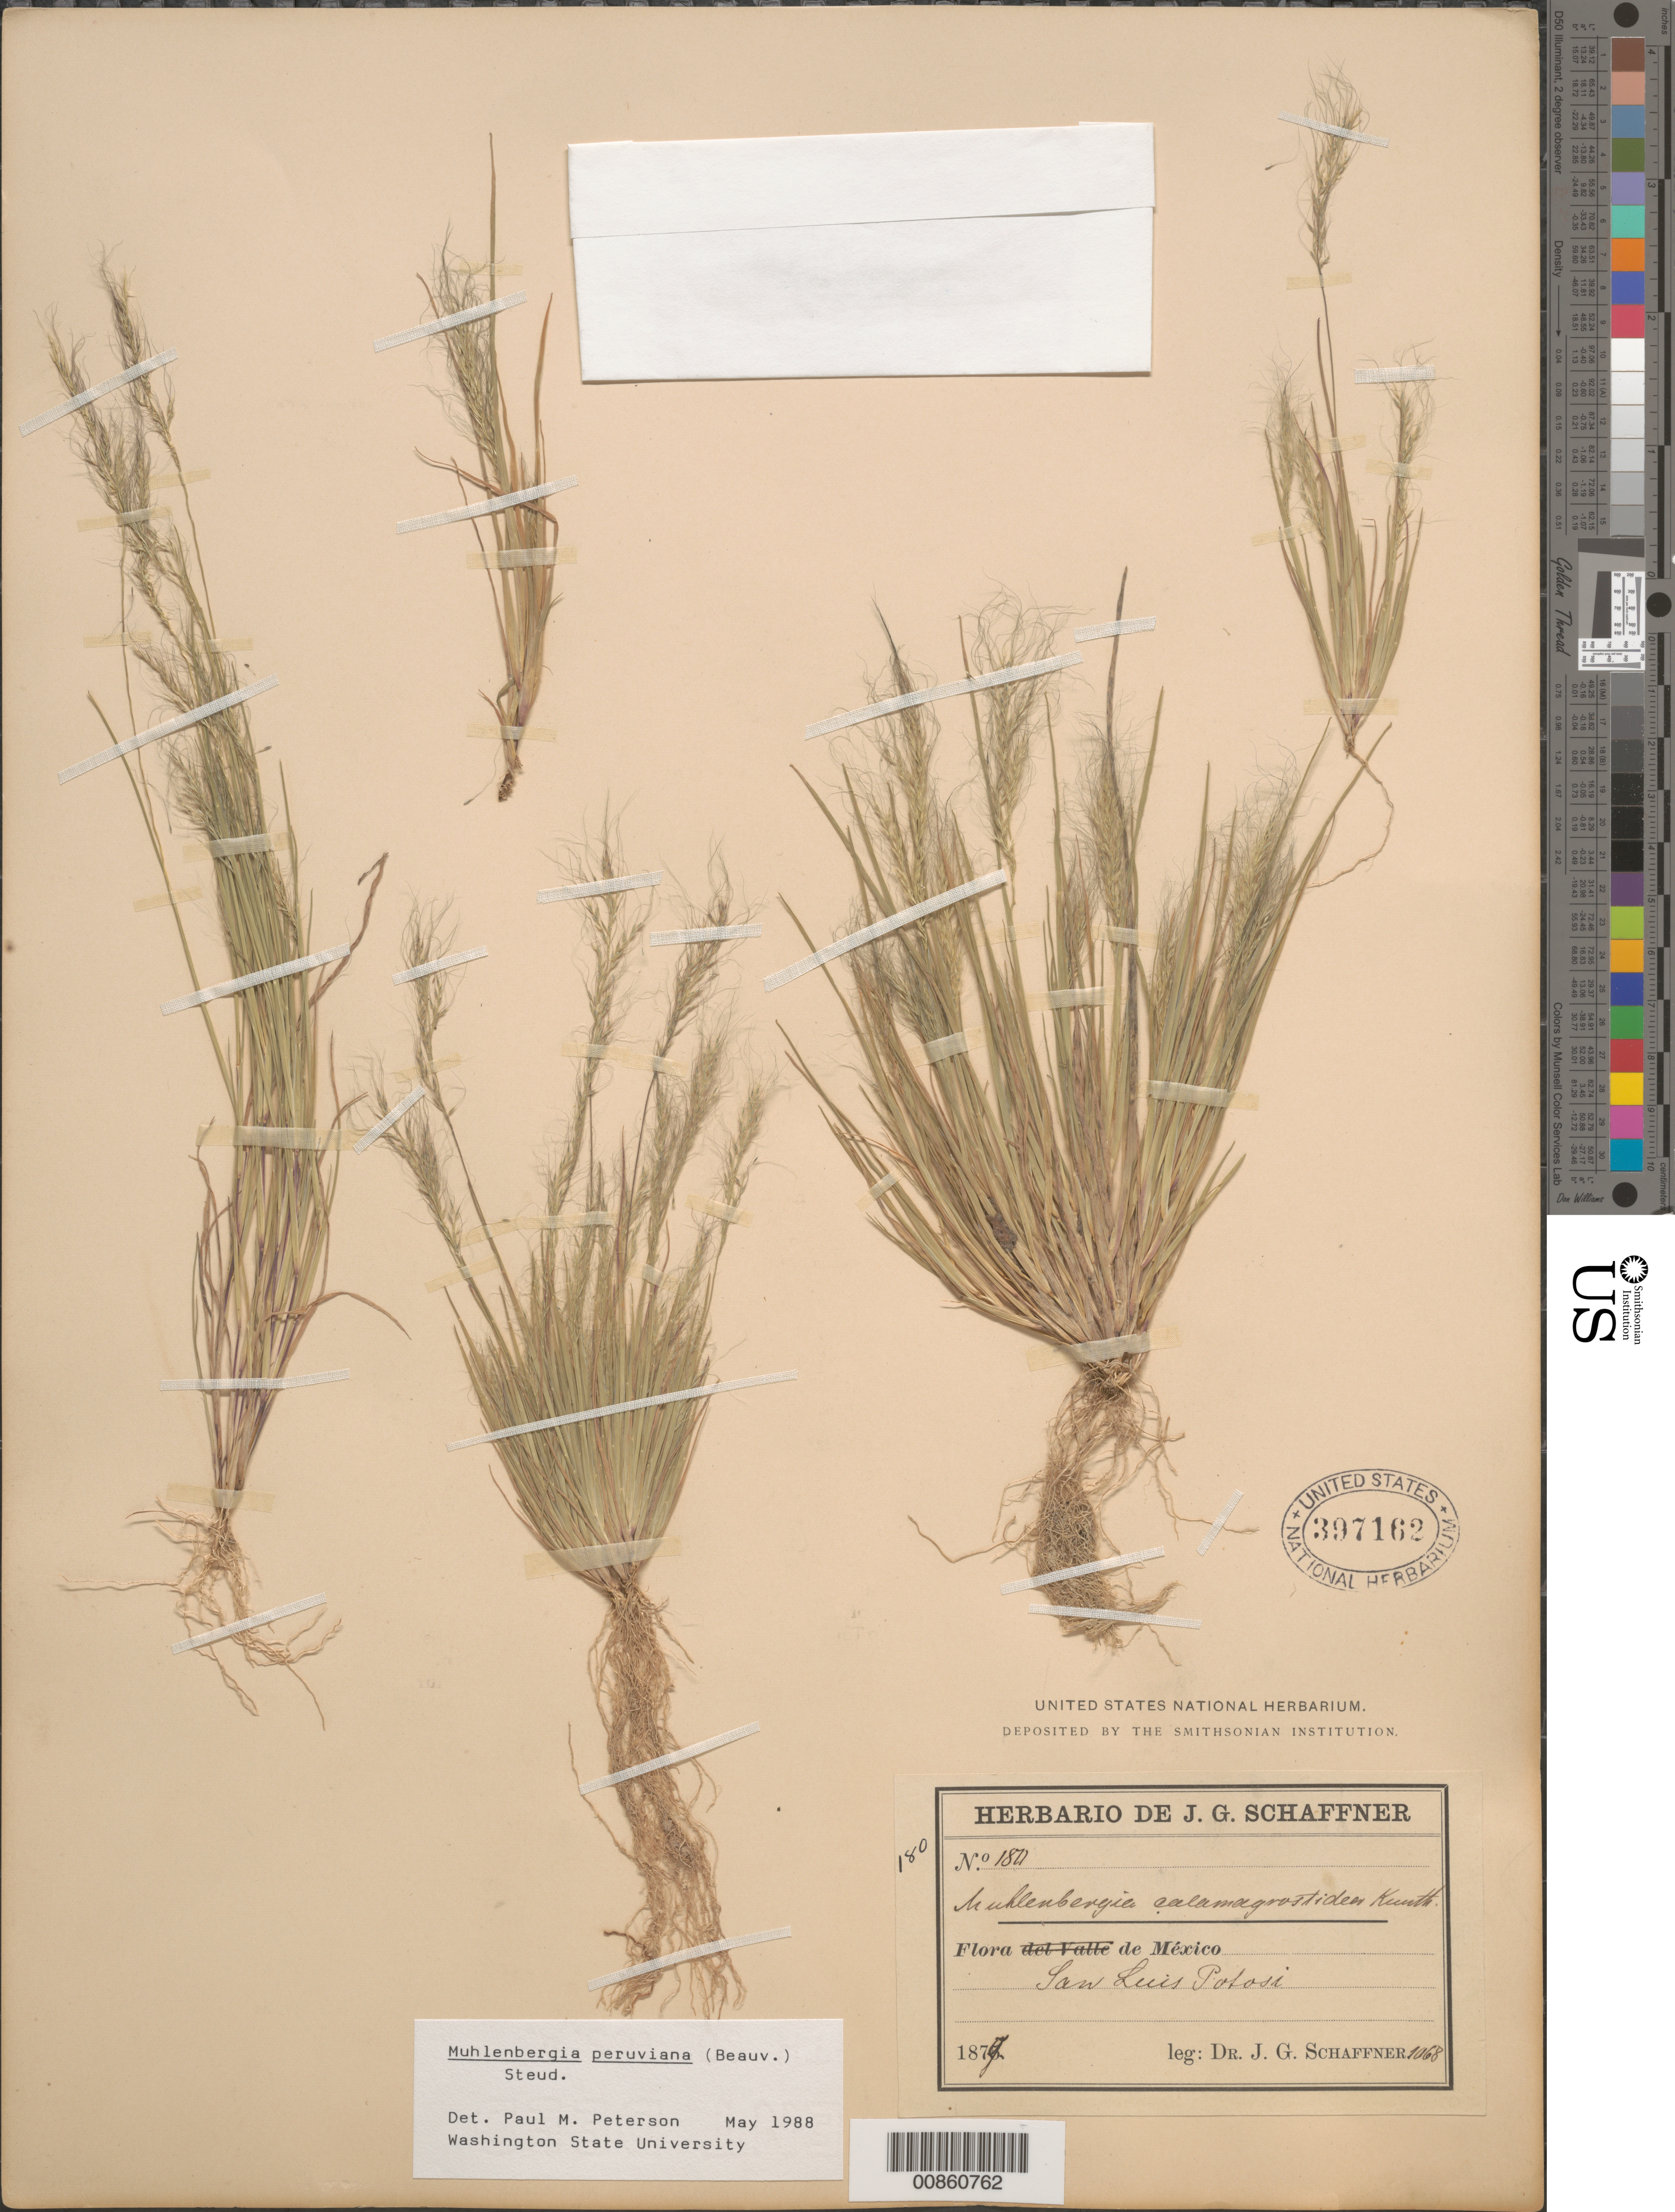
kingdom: Plantae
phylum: Tracheophyta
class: Liliopsida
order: Poales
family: Poaceae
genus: Muhlenbergia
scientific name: Muhlenbergia peruviana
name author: (P. Beauv.) Steud.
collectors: J. G. Schaffner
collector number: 180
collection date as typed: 1879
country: Mexico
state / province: San Luis Potosi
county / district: San Luis Potosi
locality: San Luis Potosí, mpio. San Luis Potosí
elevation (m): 2000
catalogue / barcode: US 397162